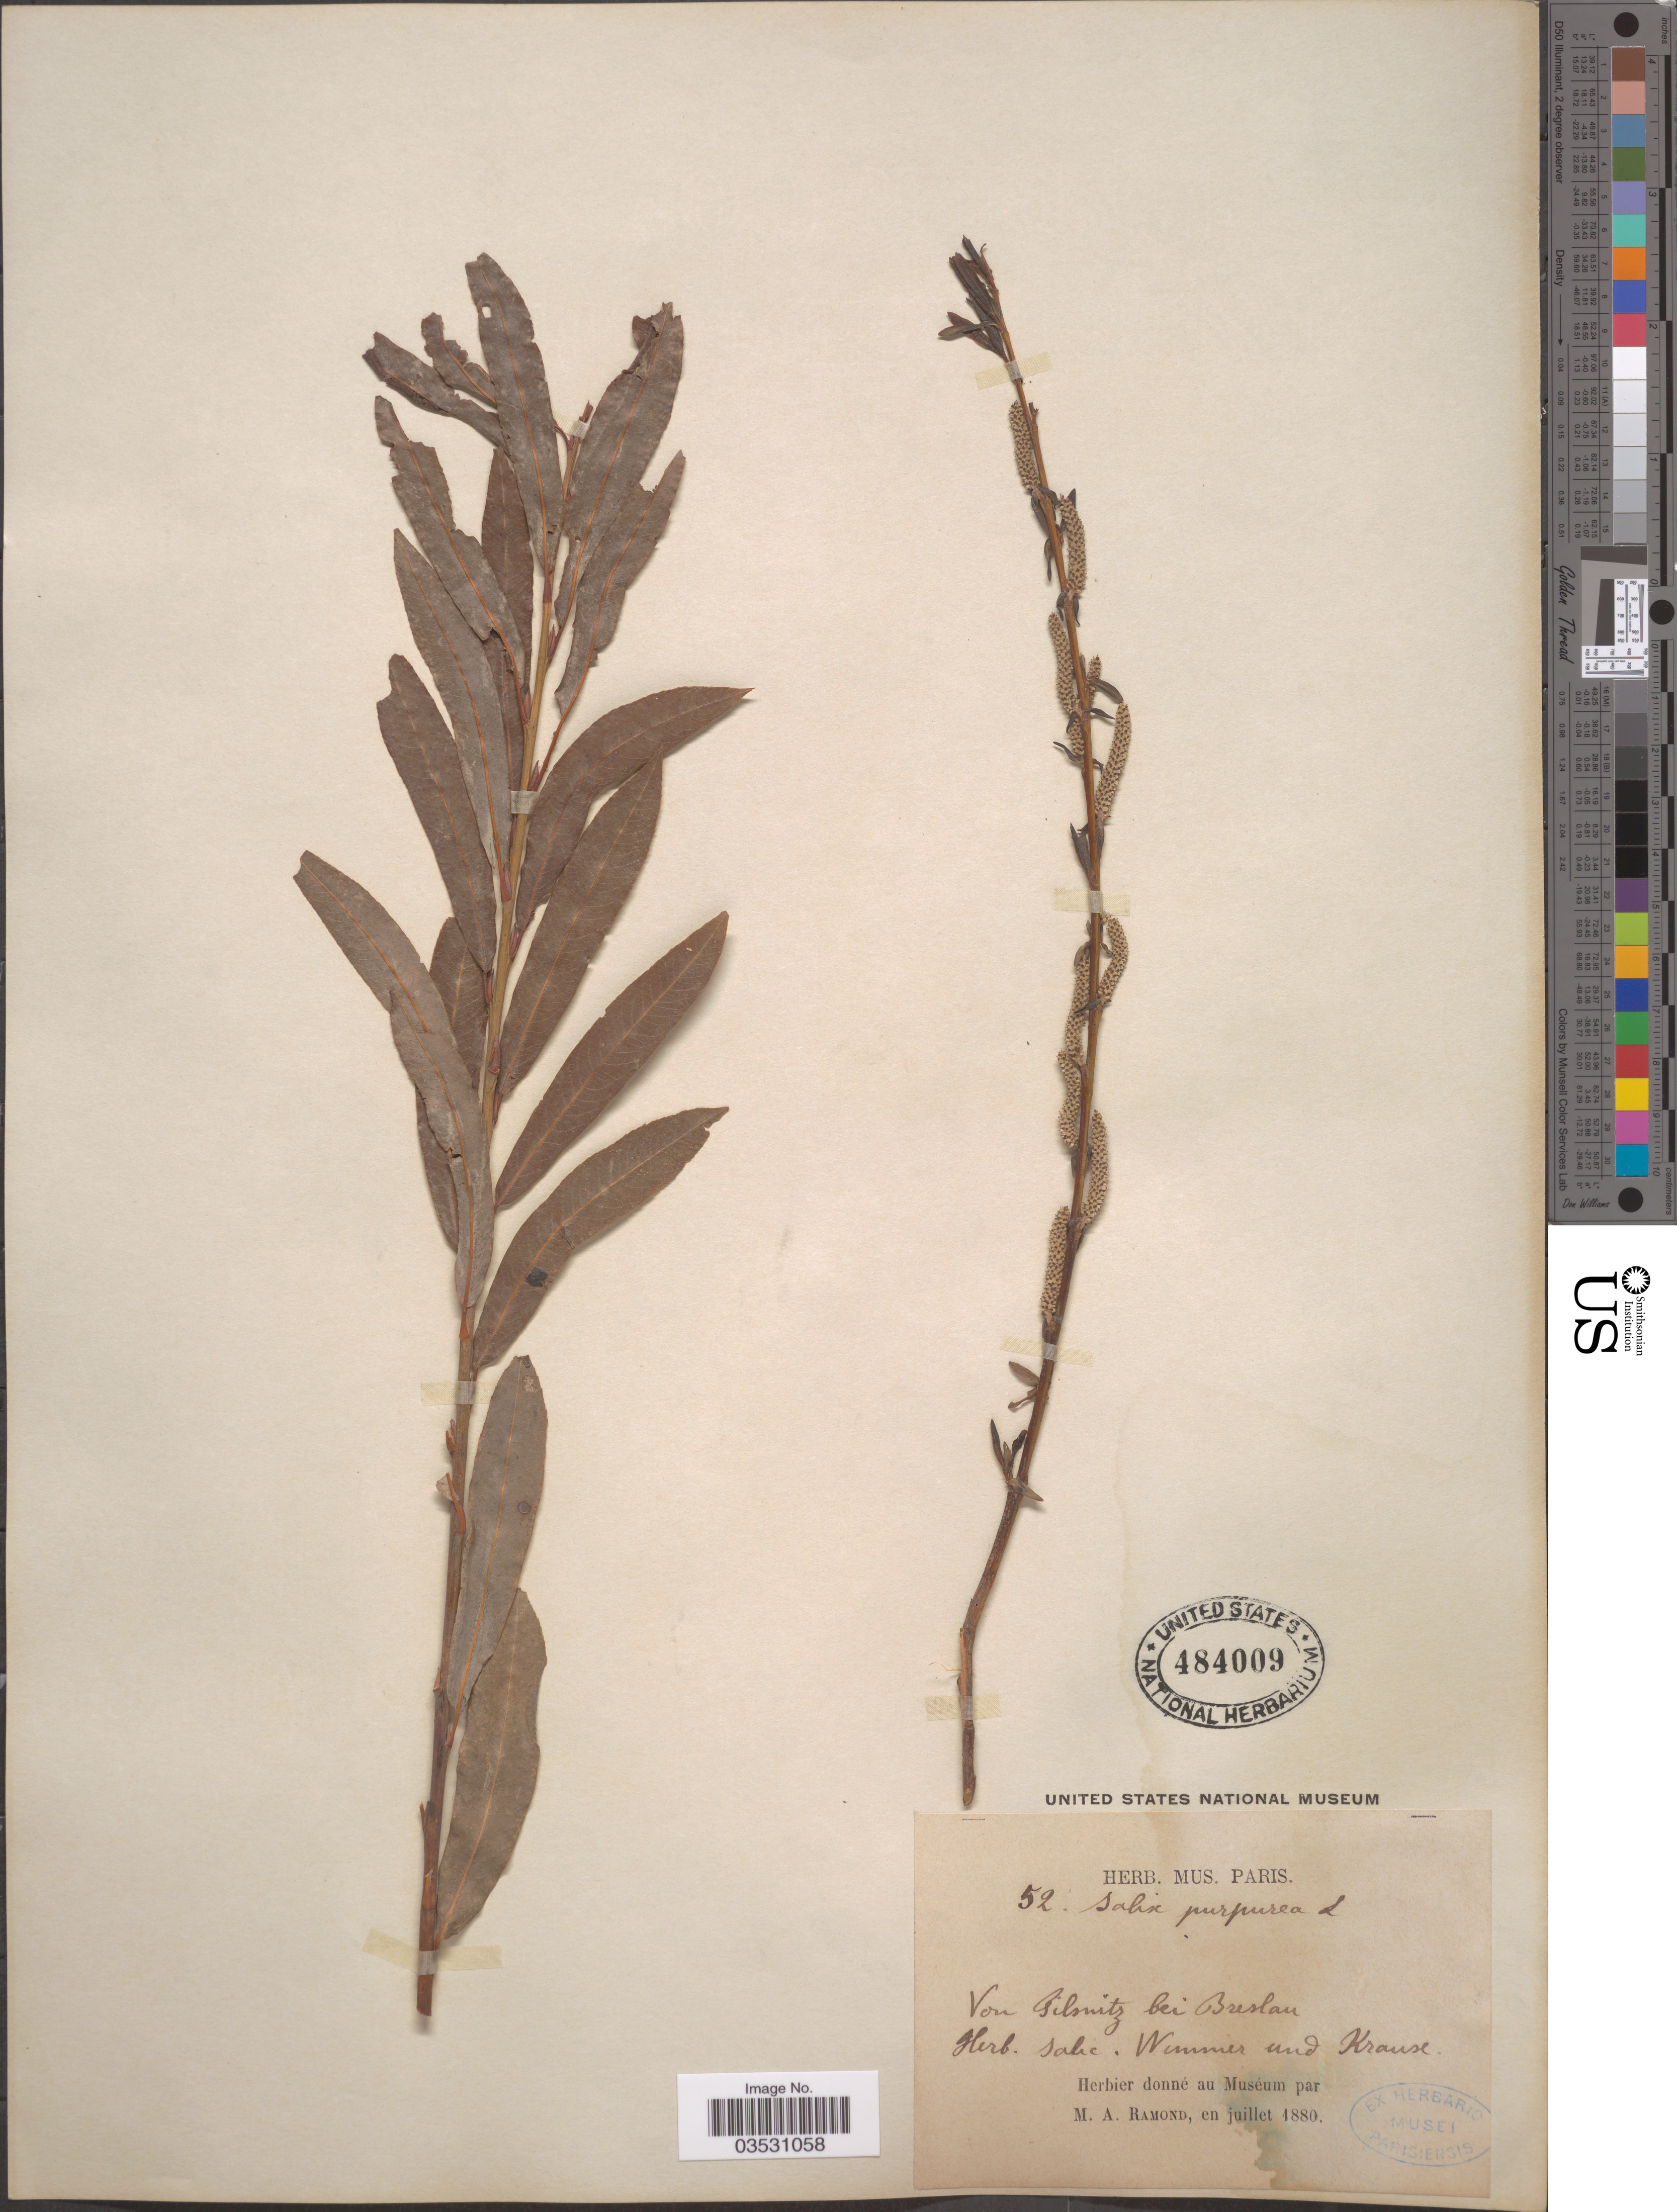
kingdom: Plantae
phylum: Tracheophyta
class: Magnoliopsida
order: Malpighiales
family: Salicaceae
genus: Salix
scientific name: Salix purpurea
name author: L.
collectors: Wimmer & -- Krause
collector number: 52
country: Poland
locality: Von Pilsnitz [interpreted] bei Breslau.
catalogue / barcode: US 484009